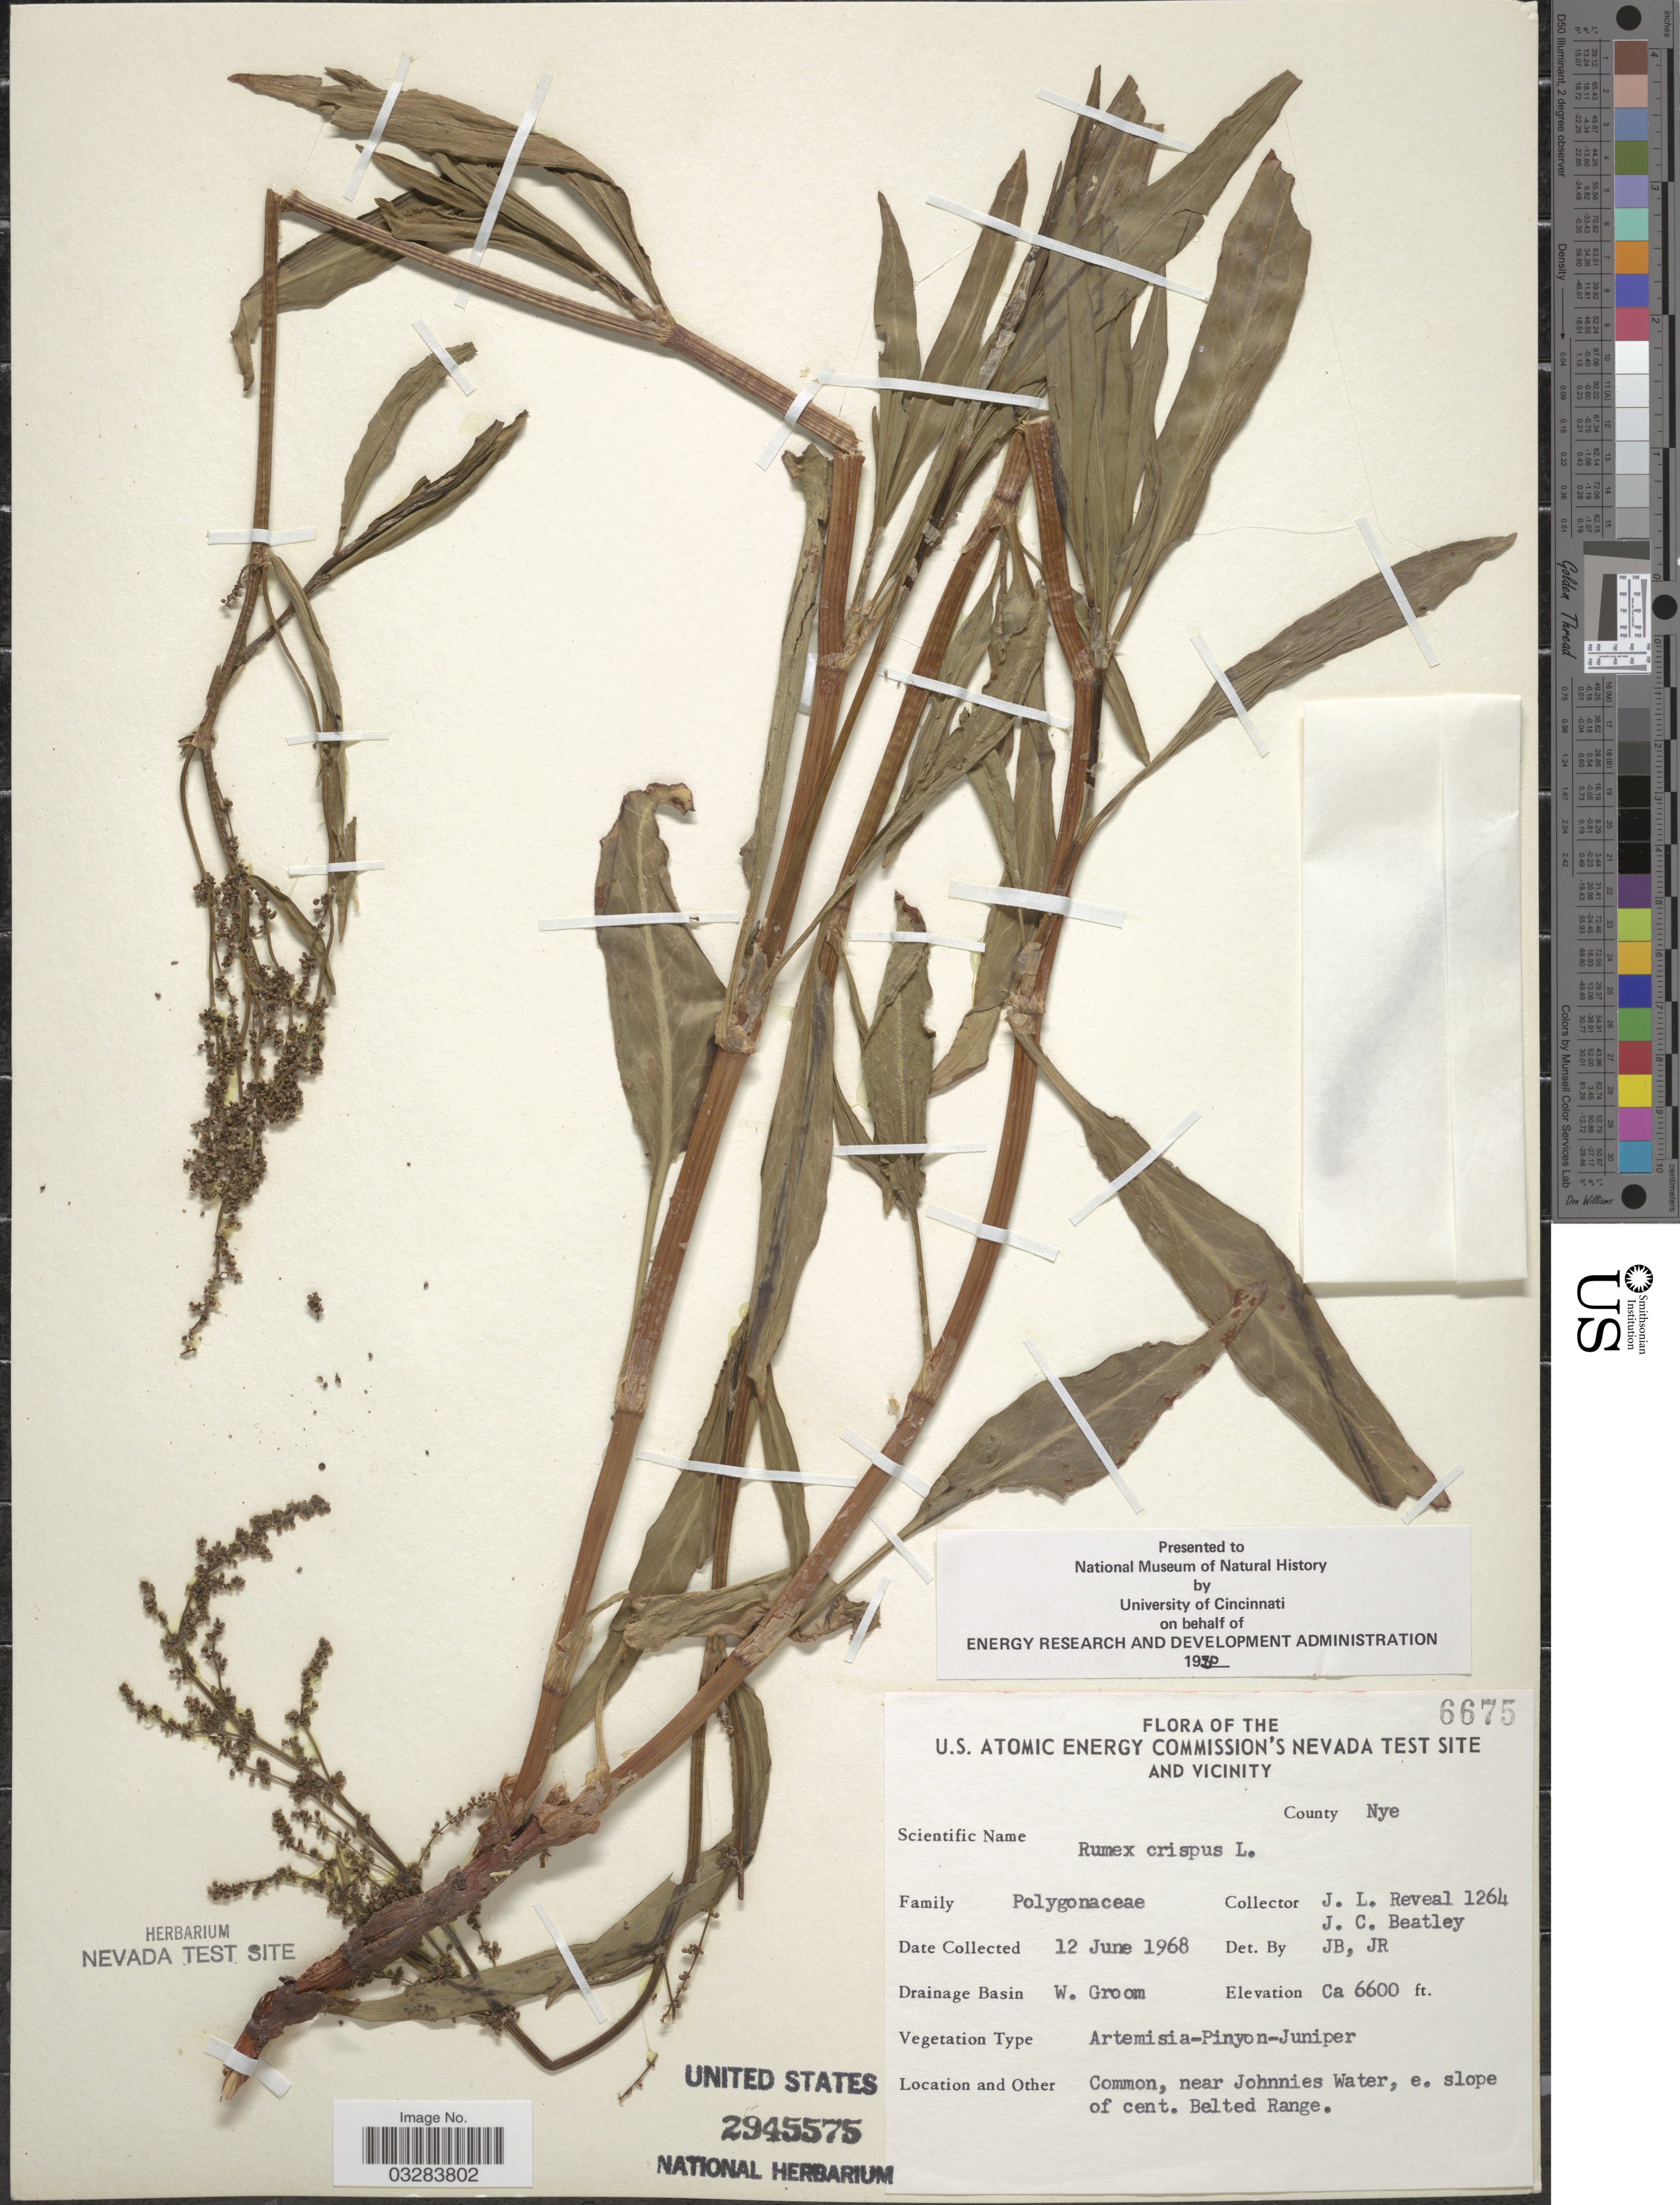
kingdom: Plantae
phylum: Tracheophyta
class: Magnoliopsida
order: Caryophyllales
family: Polygonaceae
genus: Rumex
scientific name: Rumex crispus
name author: L.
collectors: J. L. Reveal & J. C. Beatley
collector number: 1264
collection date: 1968-06-12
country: United States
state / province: Nevada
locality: U.S. Atomic Energy Commission's Nevada Test Site and Vicinity, County Nye, Drainage Basin W. Groom, Common, near Johnnies Water, e. slope of cent. Belted Range.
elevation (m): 2012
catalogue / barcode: US 2945575